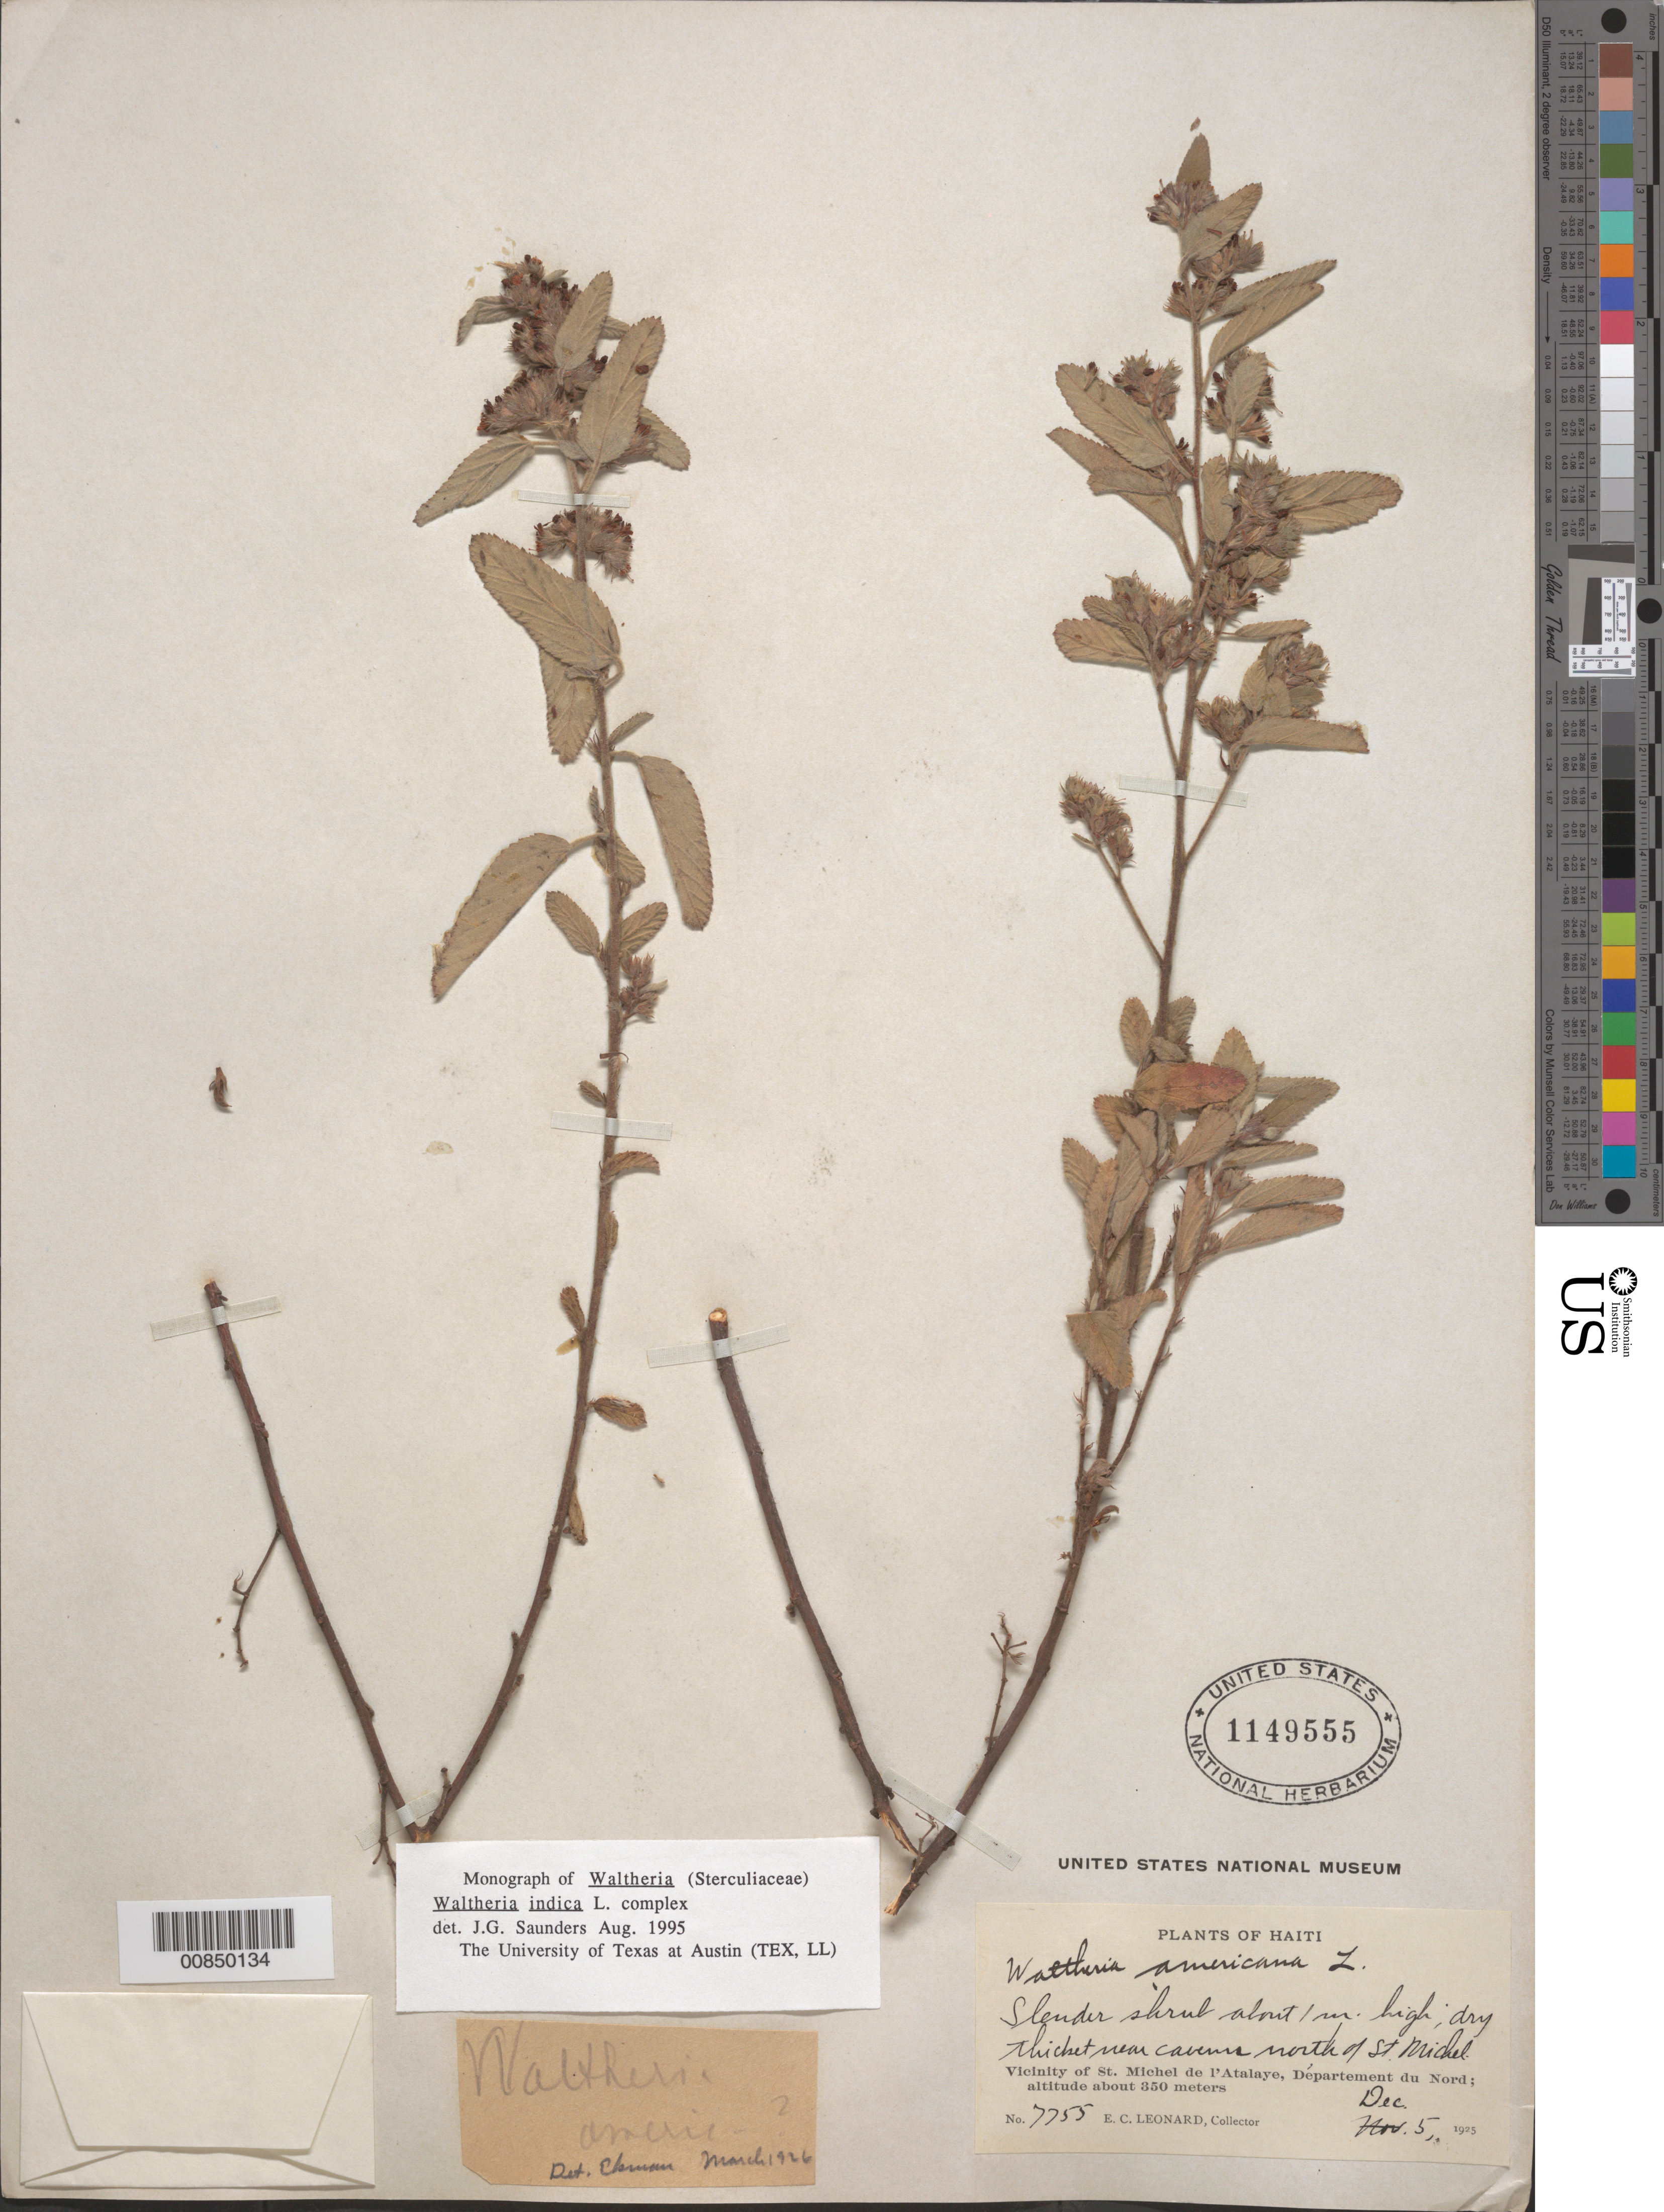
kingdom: Plantae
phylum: Tracheophyta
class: Magnoliopsida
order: Malvales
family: Malvaceae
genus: Waltheria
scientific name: Waltheria indica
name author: L.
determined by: Saunders, J. G.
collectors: E. C. Leonard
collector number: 7755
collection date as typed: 05 Dec 1925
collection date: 1925-12-05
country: Haiti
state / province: Artibonite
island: Hispaniola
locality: Vicinity of St. Michel de l'Atalaye, N of town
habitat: Dry thicket near caverns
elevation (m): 350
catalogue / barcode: US 1149555